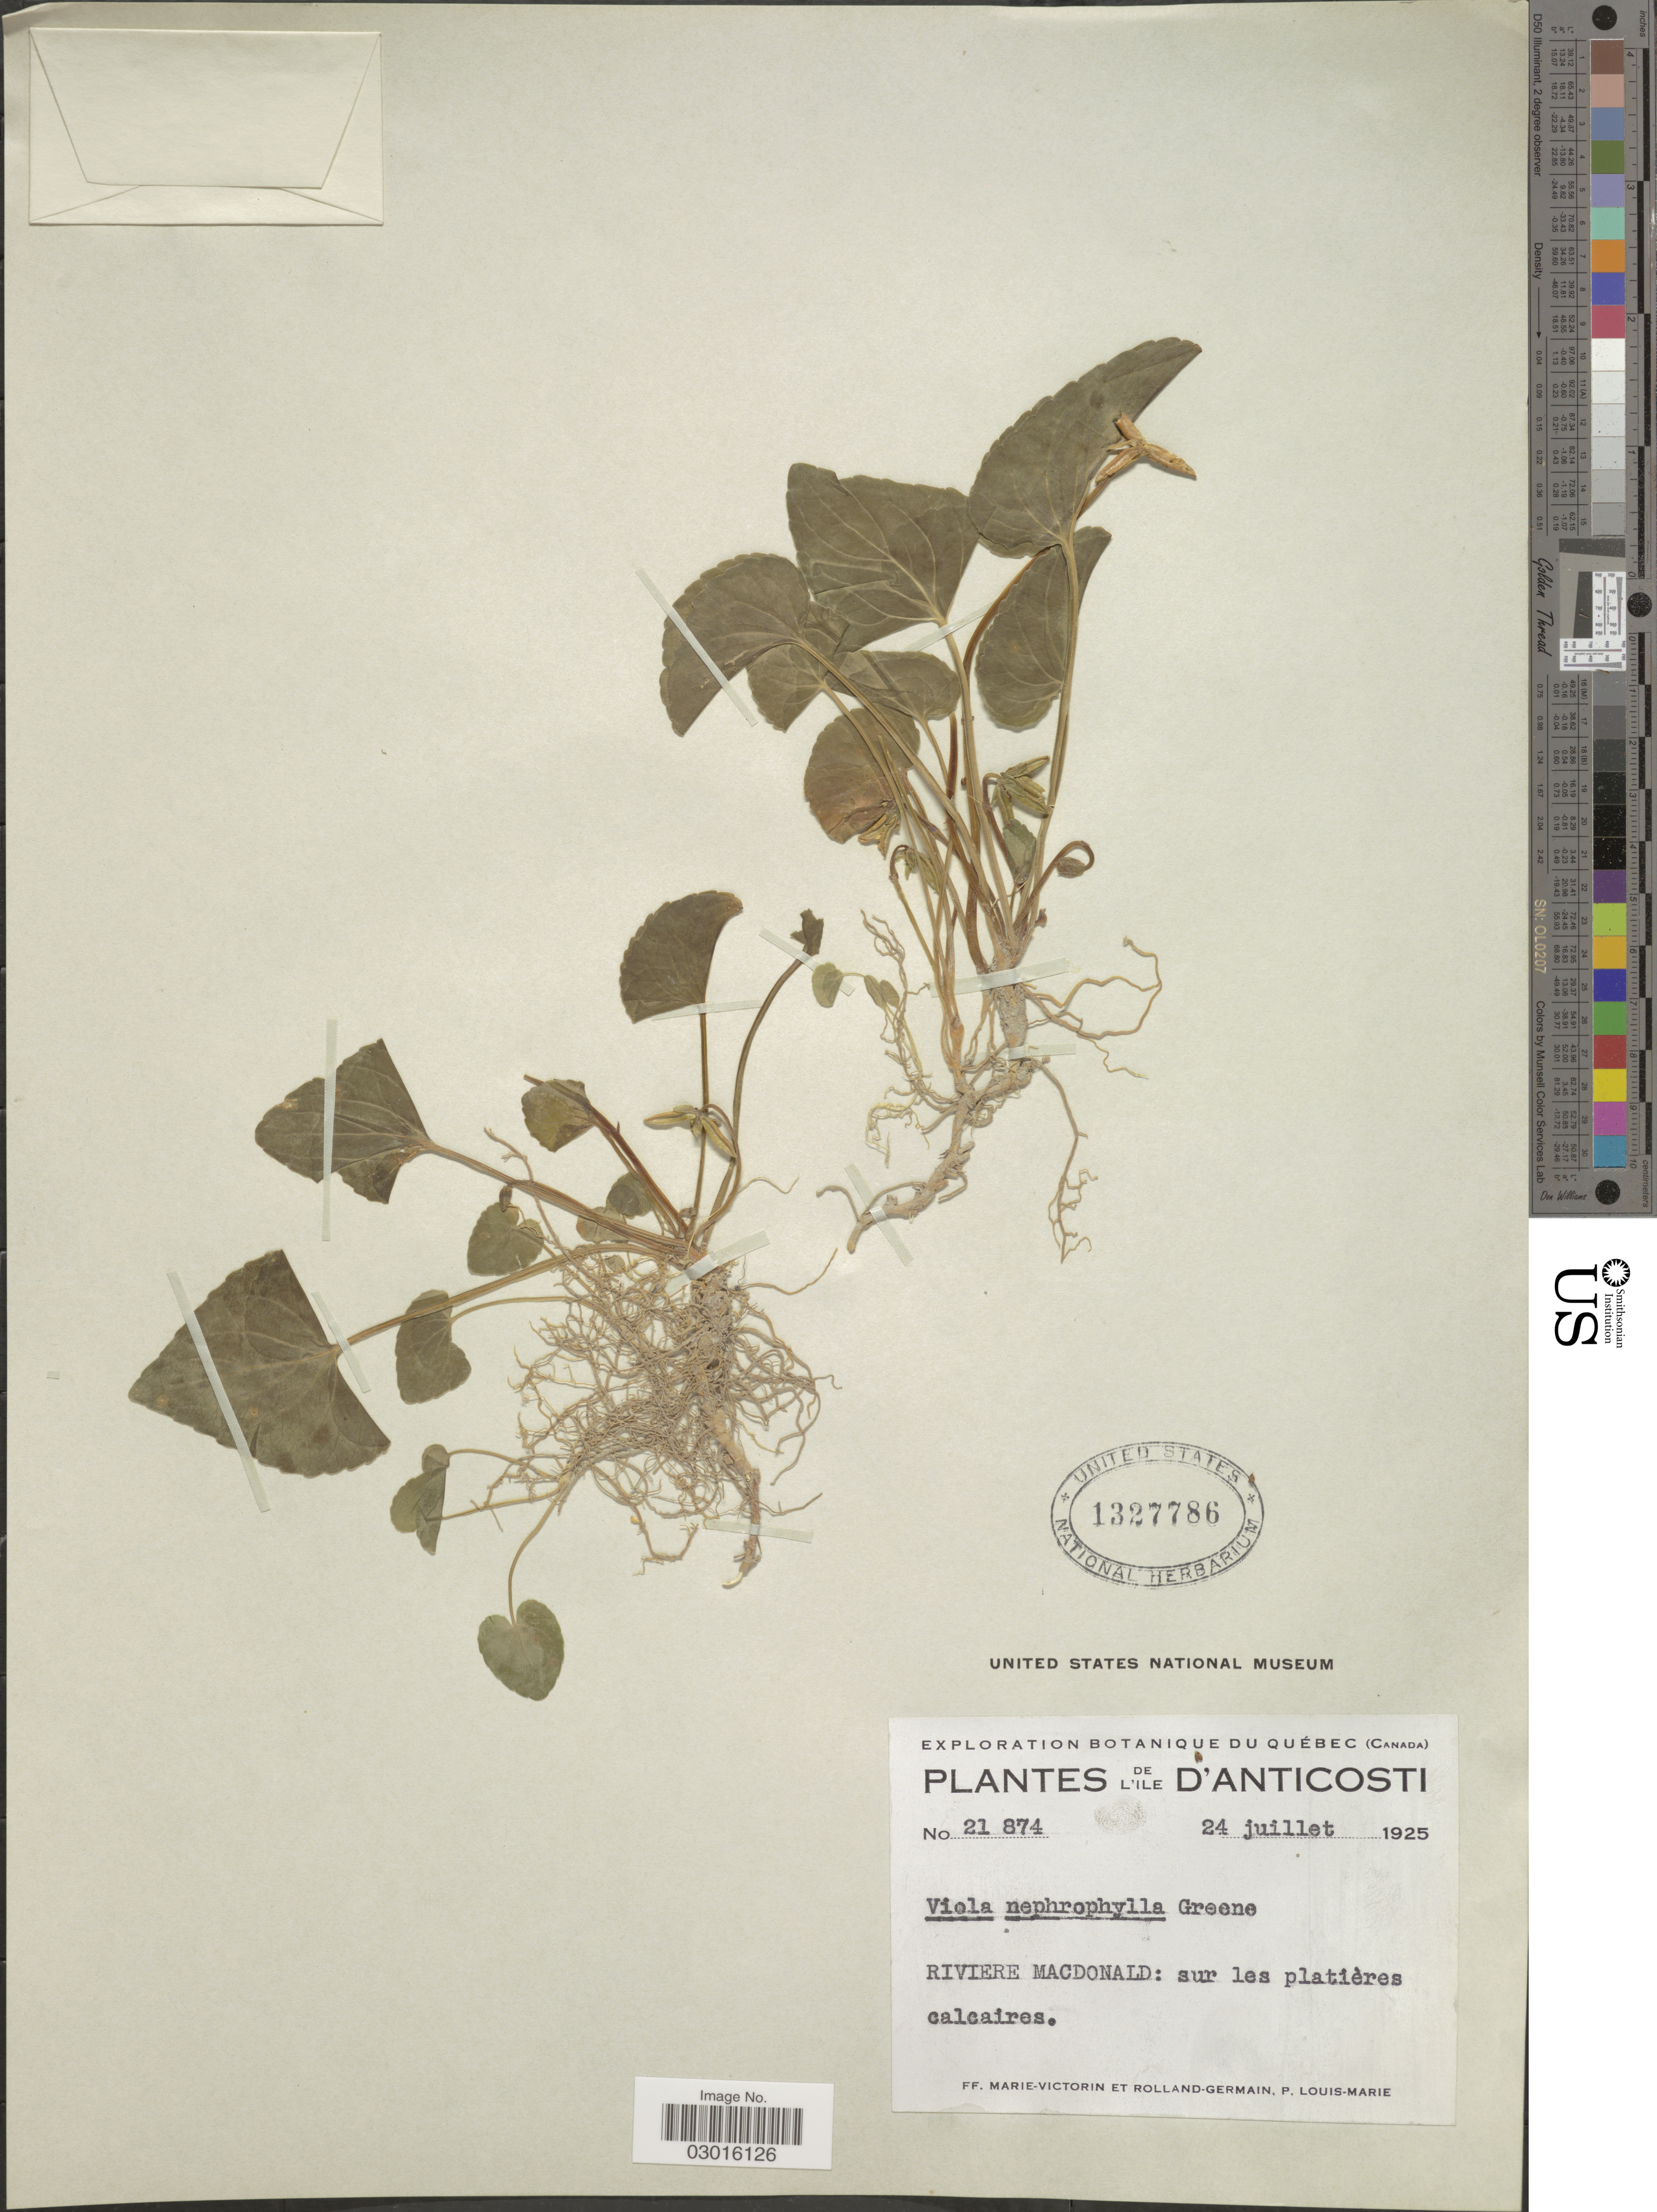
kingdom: Plantae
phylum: Tracheophyta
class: Magnoliopsida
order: Malpighiales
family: Violaceae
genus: Viola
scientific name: Viola nephrophylla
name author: Greene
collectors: F. Marie-Victorin, Rolland-Germain & L.-M. LaLonde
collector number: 21874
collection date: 1925-07-24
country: Canada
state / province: Quebec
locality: De L'Ile D'Anticosti, Riviere Macdonald.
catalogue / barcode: US 1327786